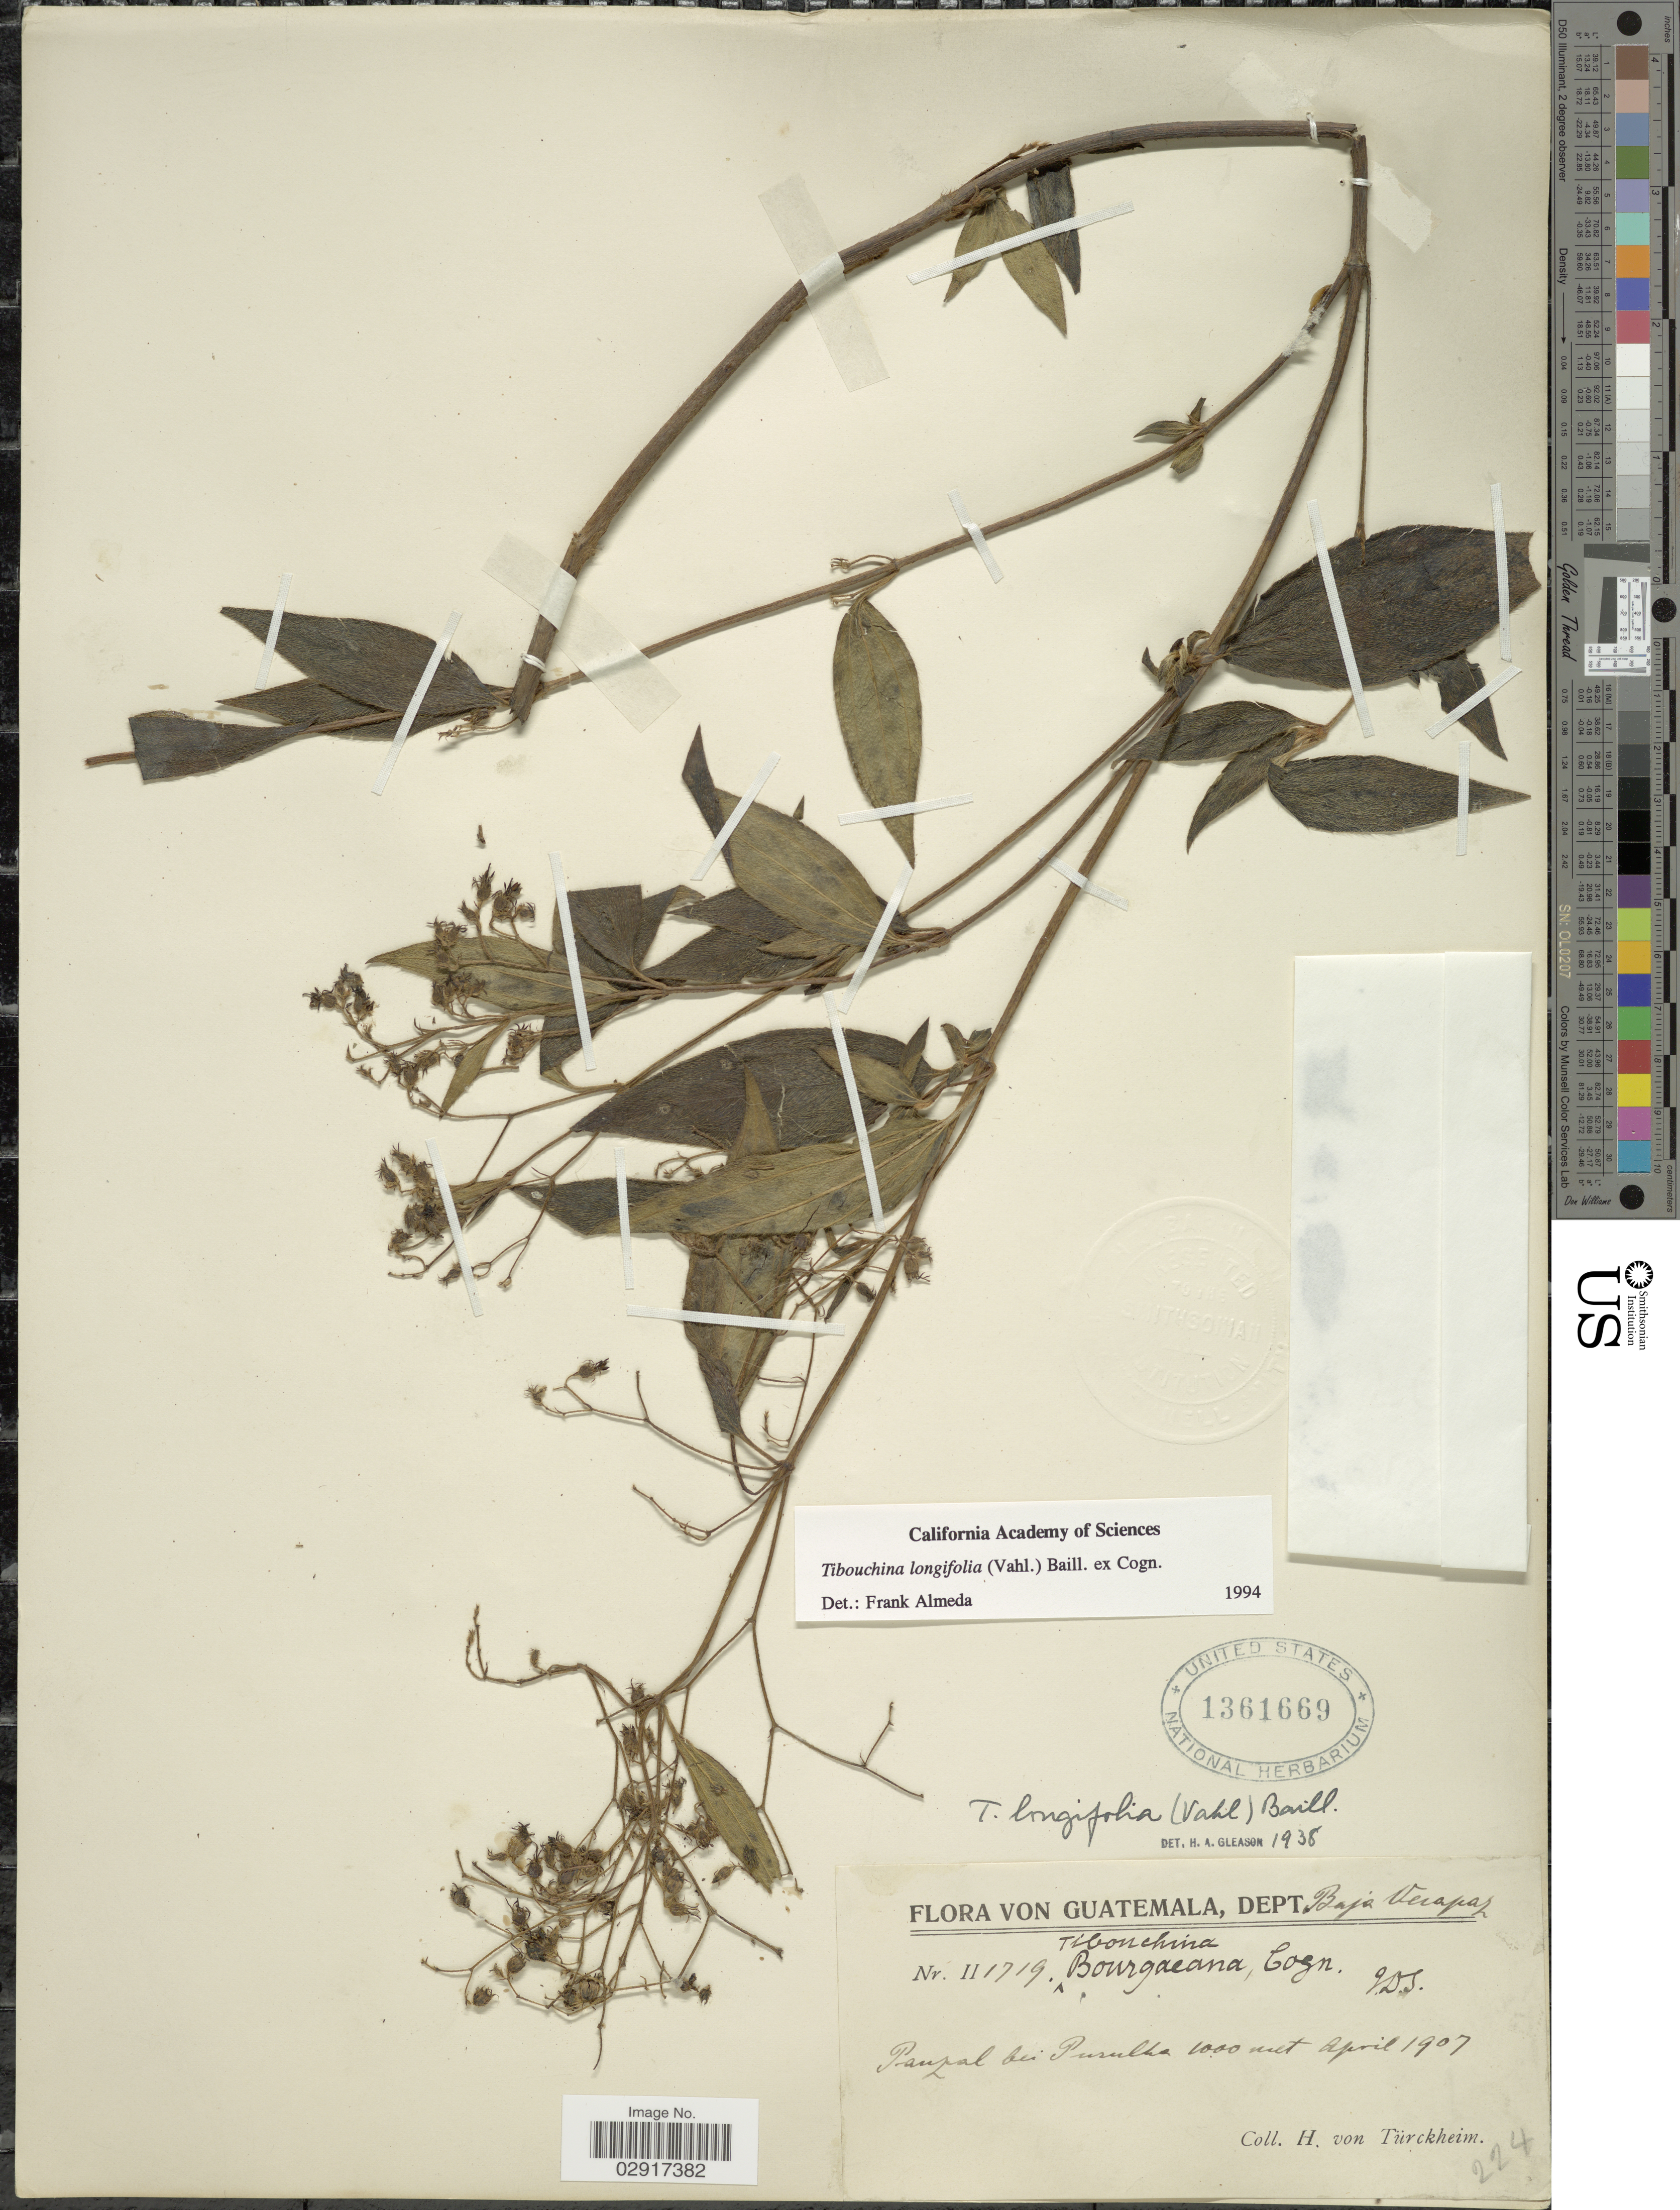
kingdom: Plantae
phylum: Tracheophyta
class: Magnoliopsida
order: Myrtales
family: Melastomataceae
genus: Chaetogastra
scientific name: Chaetogastra longifolia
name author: (Vahl) DC.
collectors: H. von Türckheim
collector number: II1719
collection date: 1907-04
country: Guatemala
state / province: Baja Verapaz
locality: Dept. Baja Verapaz. Pauzal bei Purulha.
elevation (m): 1000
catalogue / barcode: US 1361669